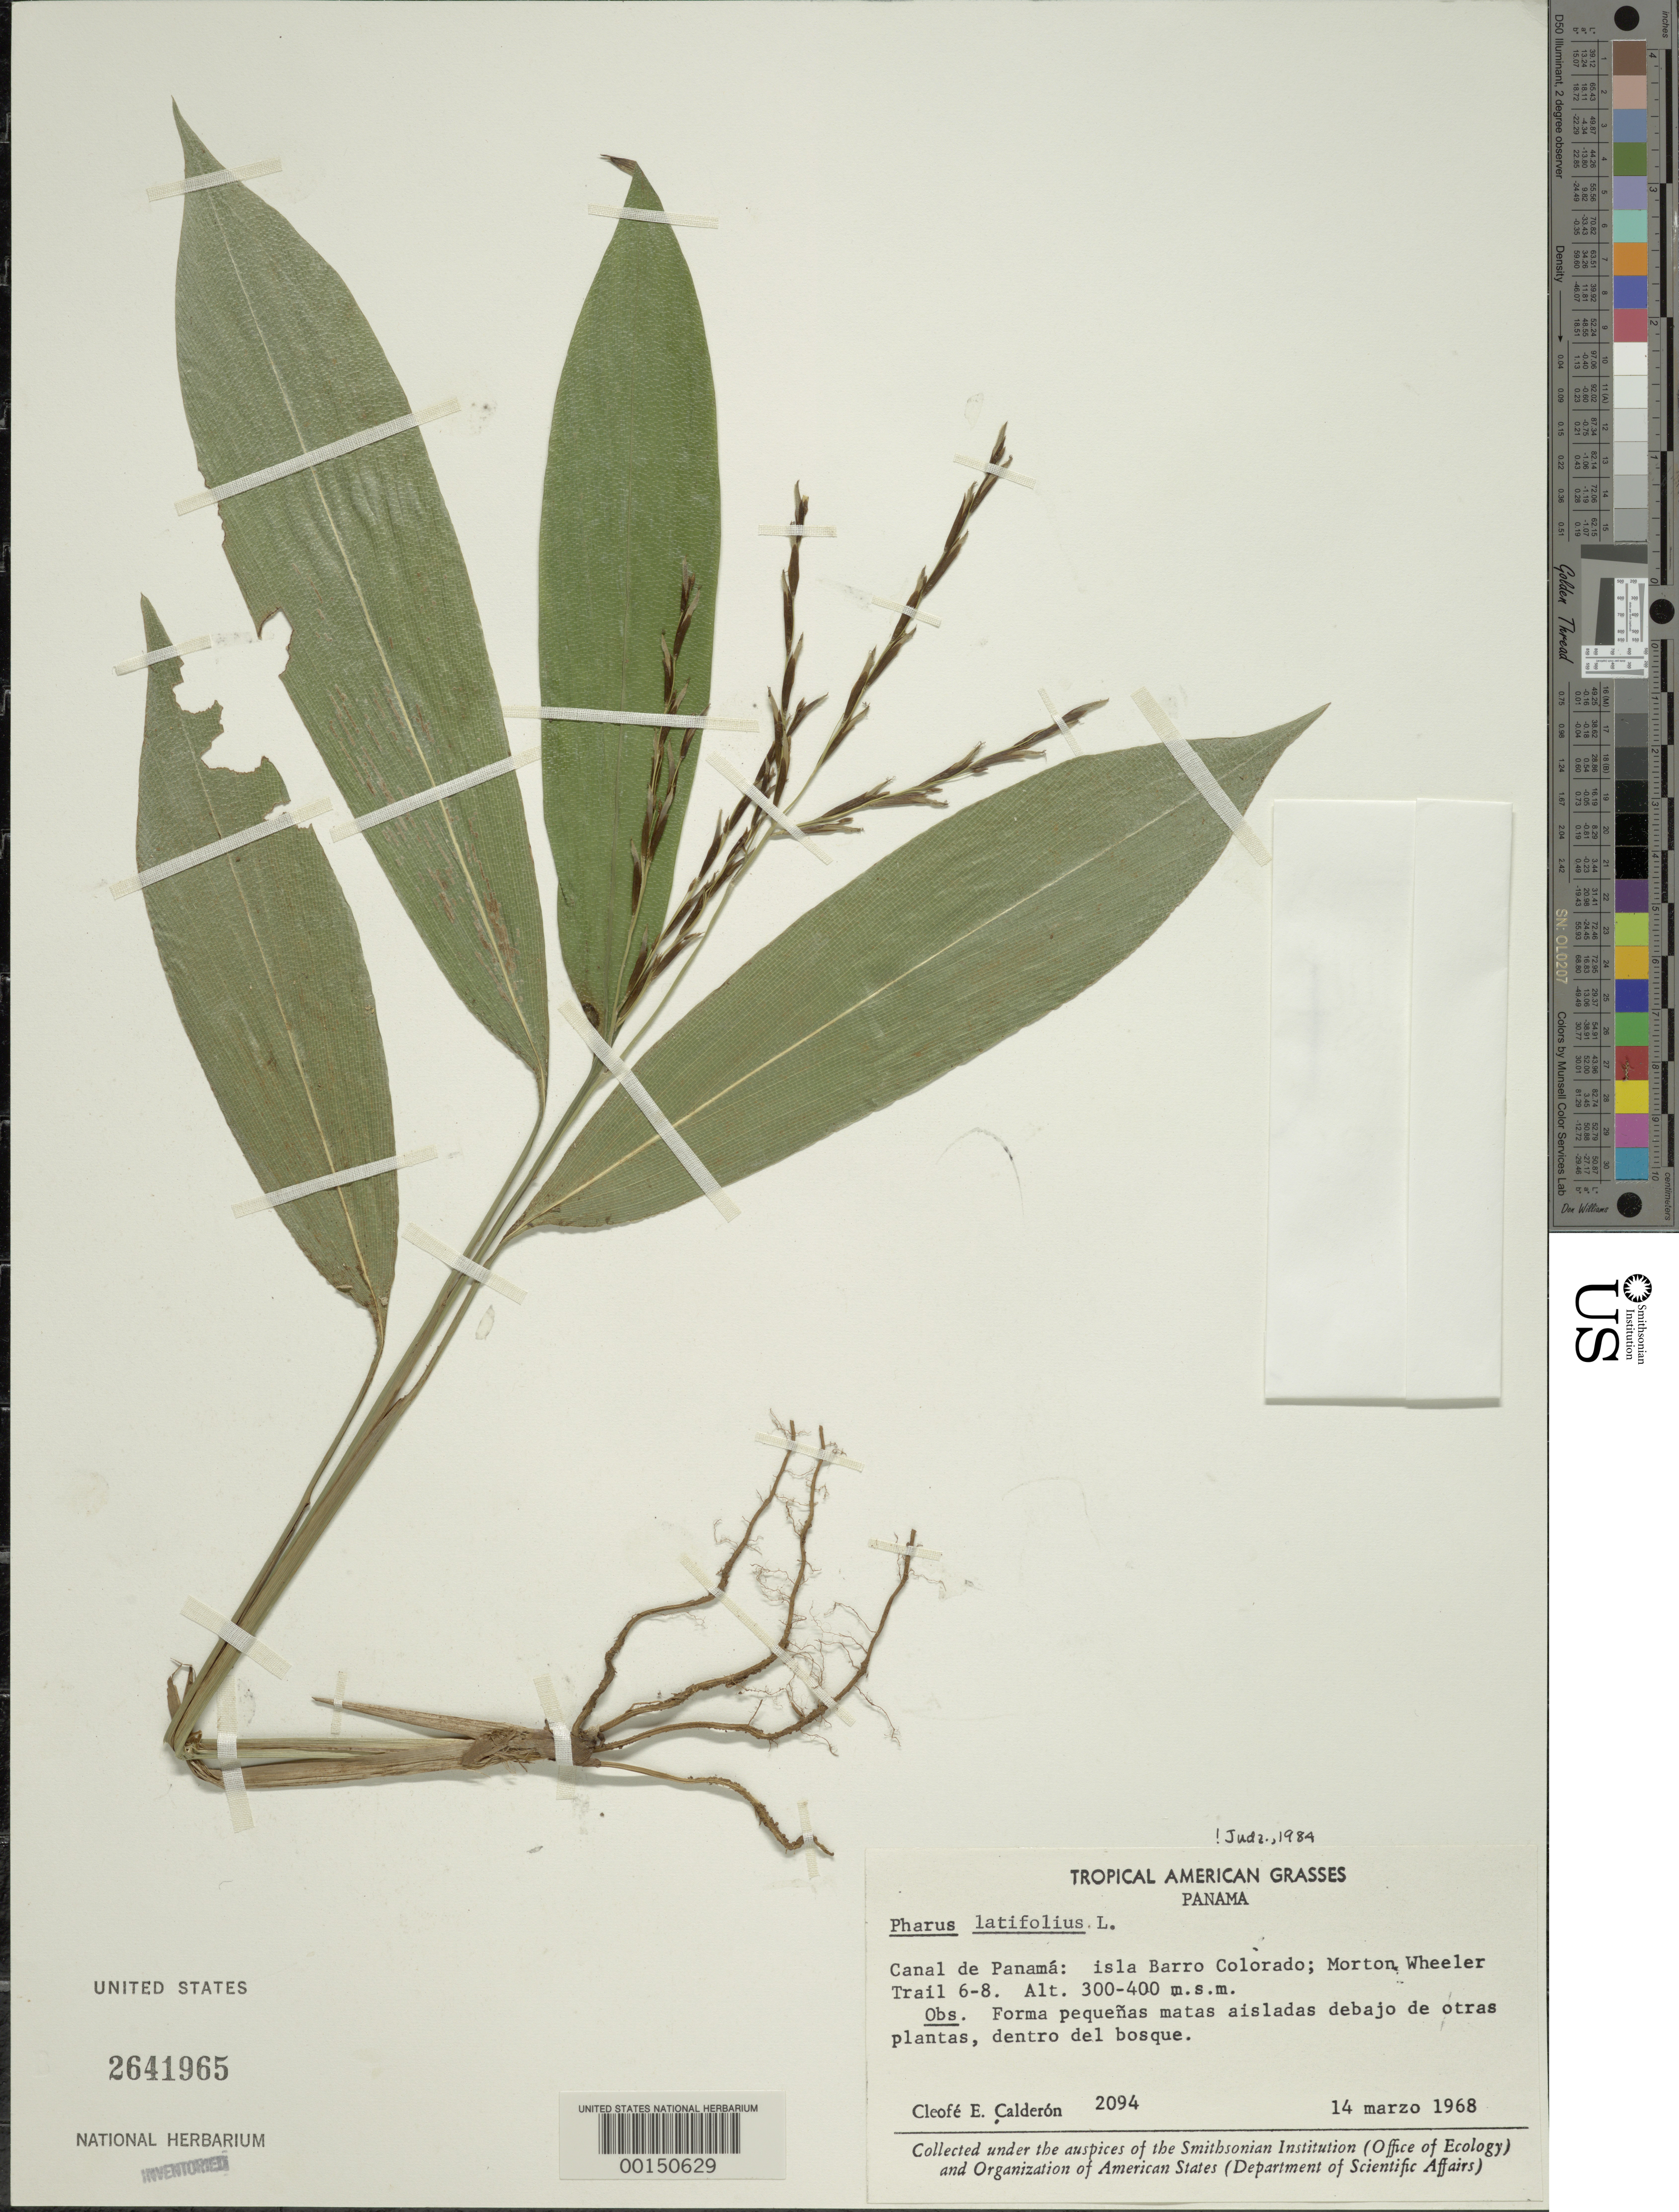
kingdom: Plantae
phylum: Tracheophyta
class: Liliopsida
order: Poales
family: Poaceae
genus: Pharus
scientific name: Pharus latifolius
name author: L.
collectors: C. E. Calderón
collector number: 2094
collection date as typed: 14 Mar 1968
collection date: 1968-03-14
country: Panama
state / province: Panamá Oeste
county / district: Canal Zone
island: Barro Colorado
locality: Barro Colorado I.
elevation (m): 300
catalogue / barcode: US 2641965